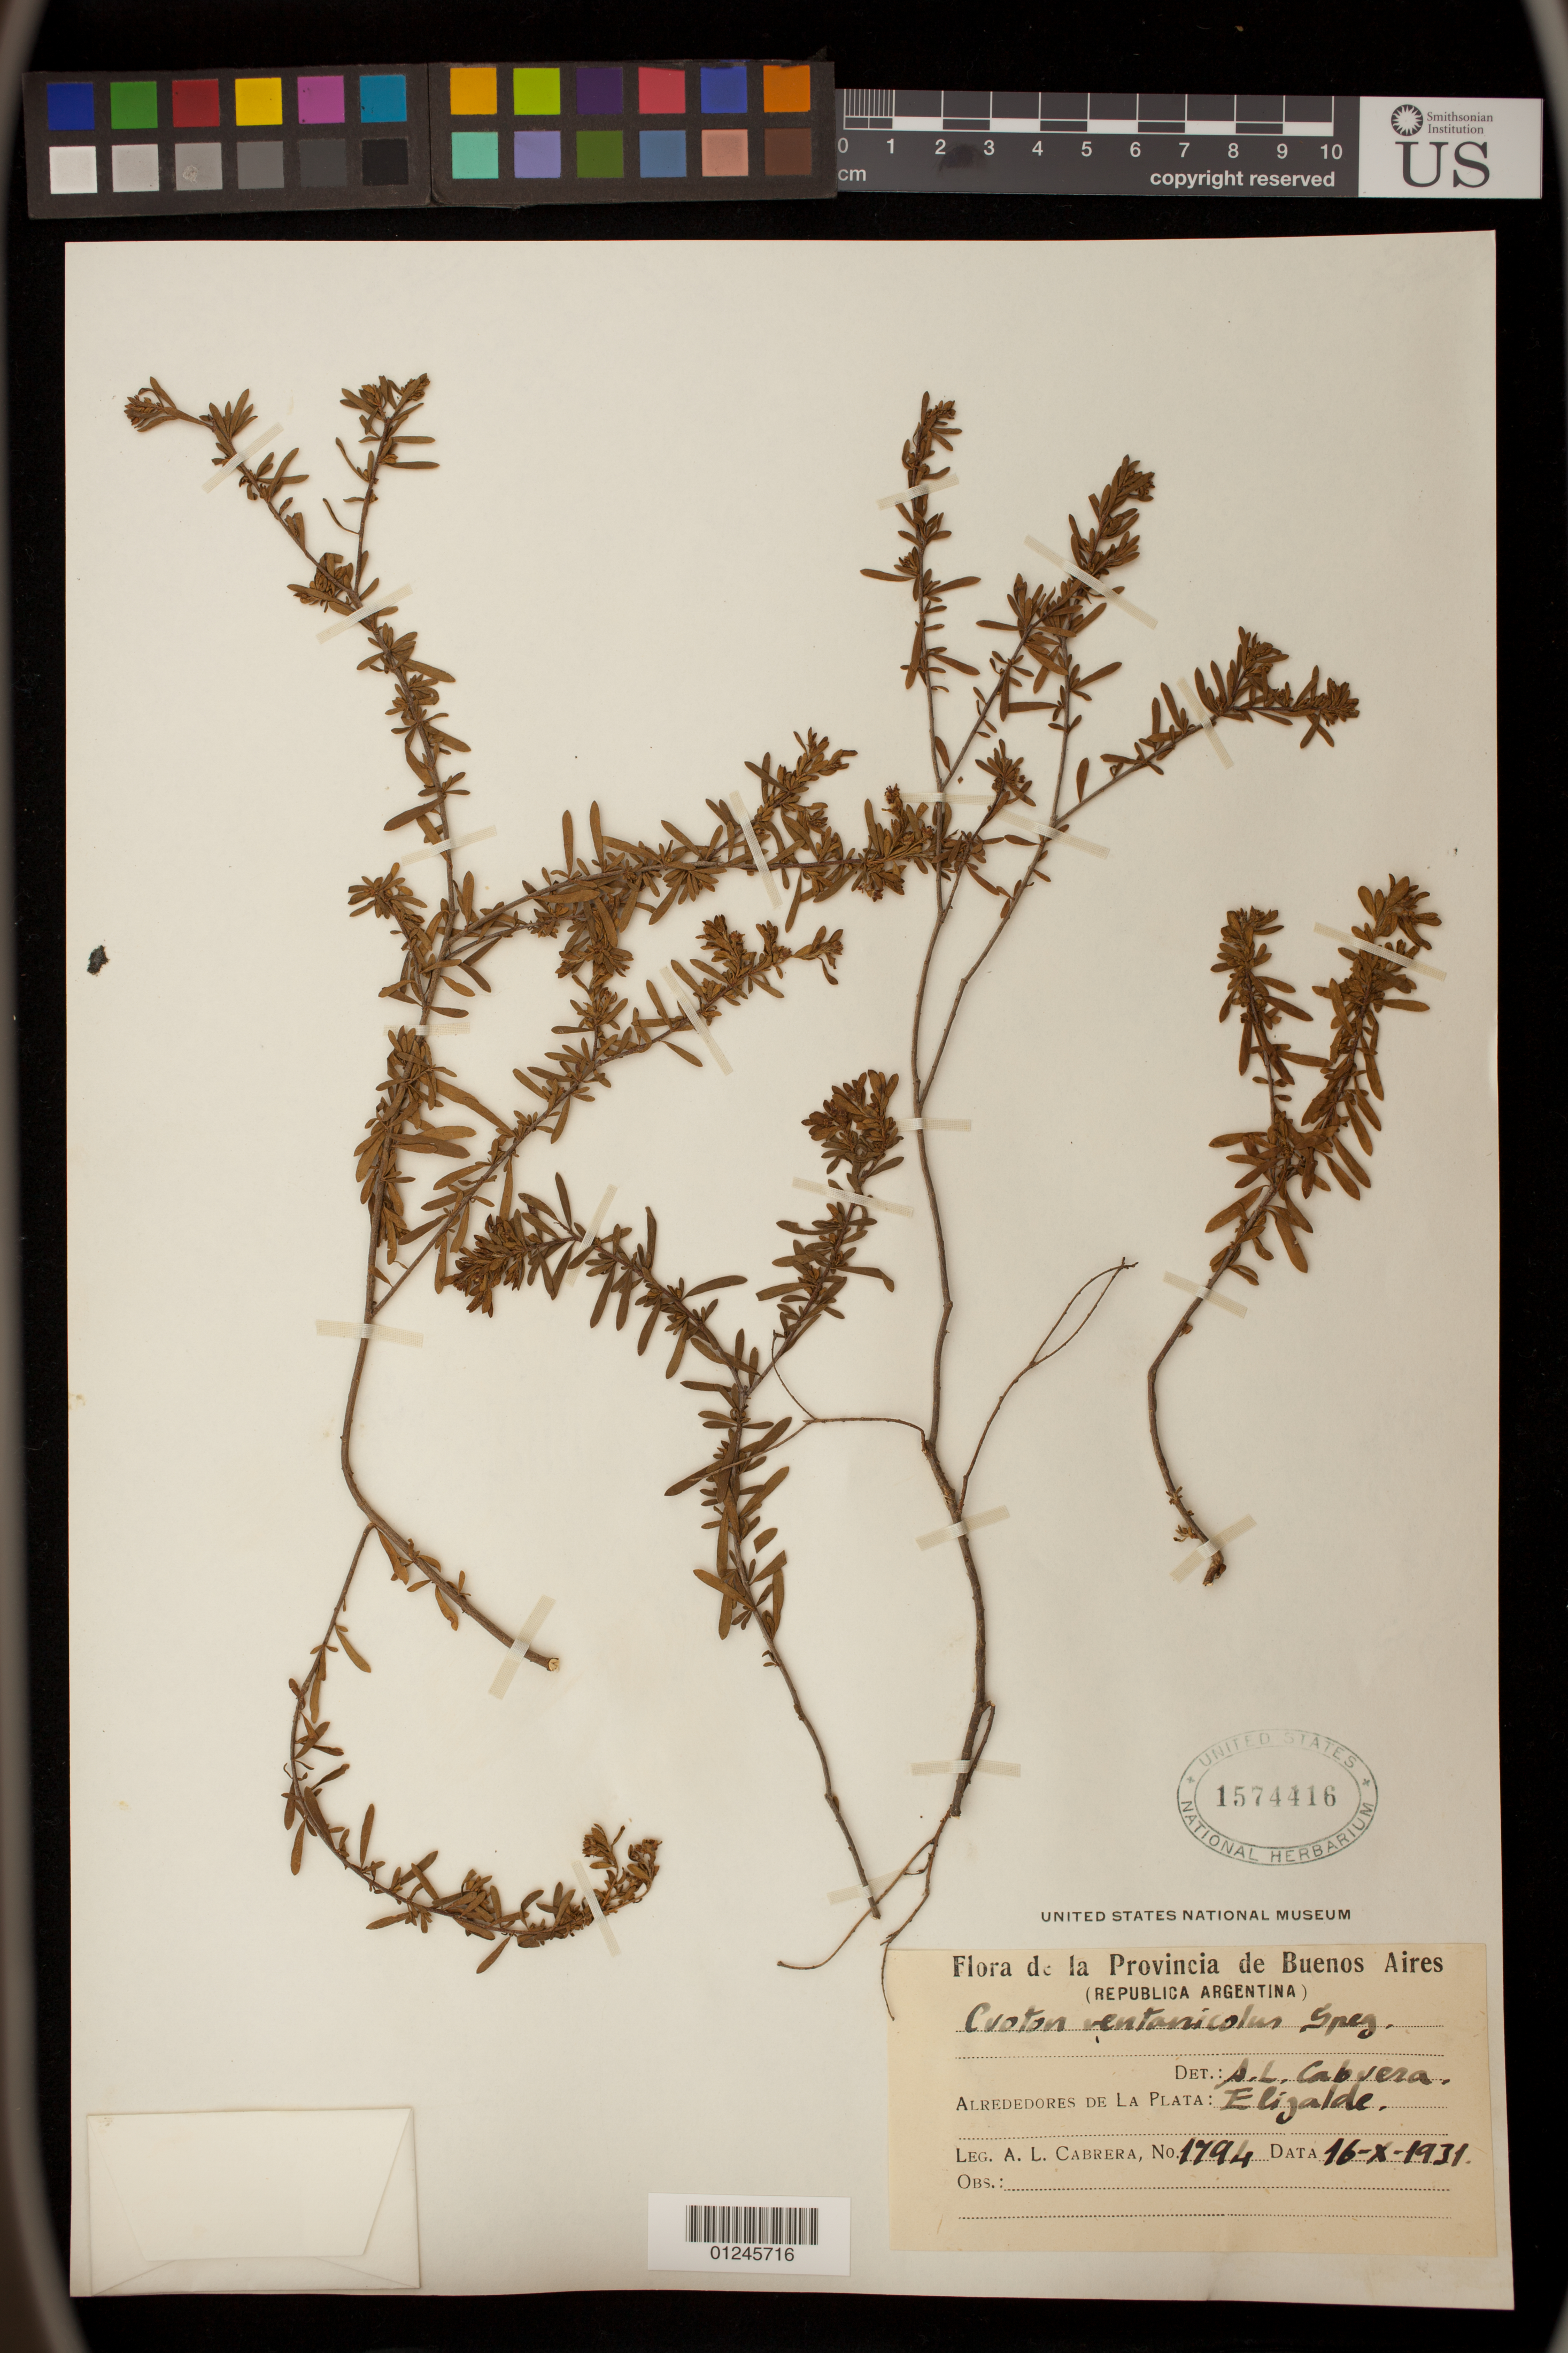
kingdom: Plantae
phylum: Tracheophyta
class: Magnoliopsida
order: Malpighiales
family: Euphorbiaceae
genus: Croton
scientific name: Croton parvifolius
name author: Müll. Arg.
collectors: A. L. Cabrera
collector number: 1794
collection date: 1931-10-16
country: Argentina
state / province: Buenos Aires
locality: Alrededores de la Plata: Eligalde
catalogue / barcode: US 1574416